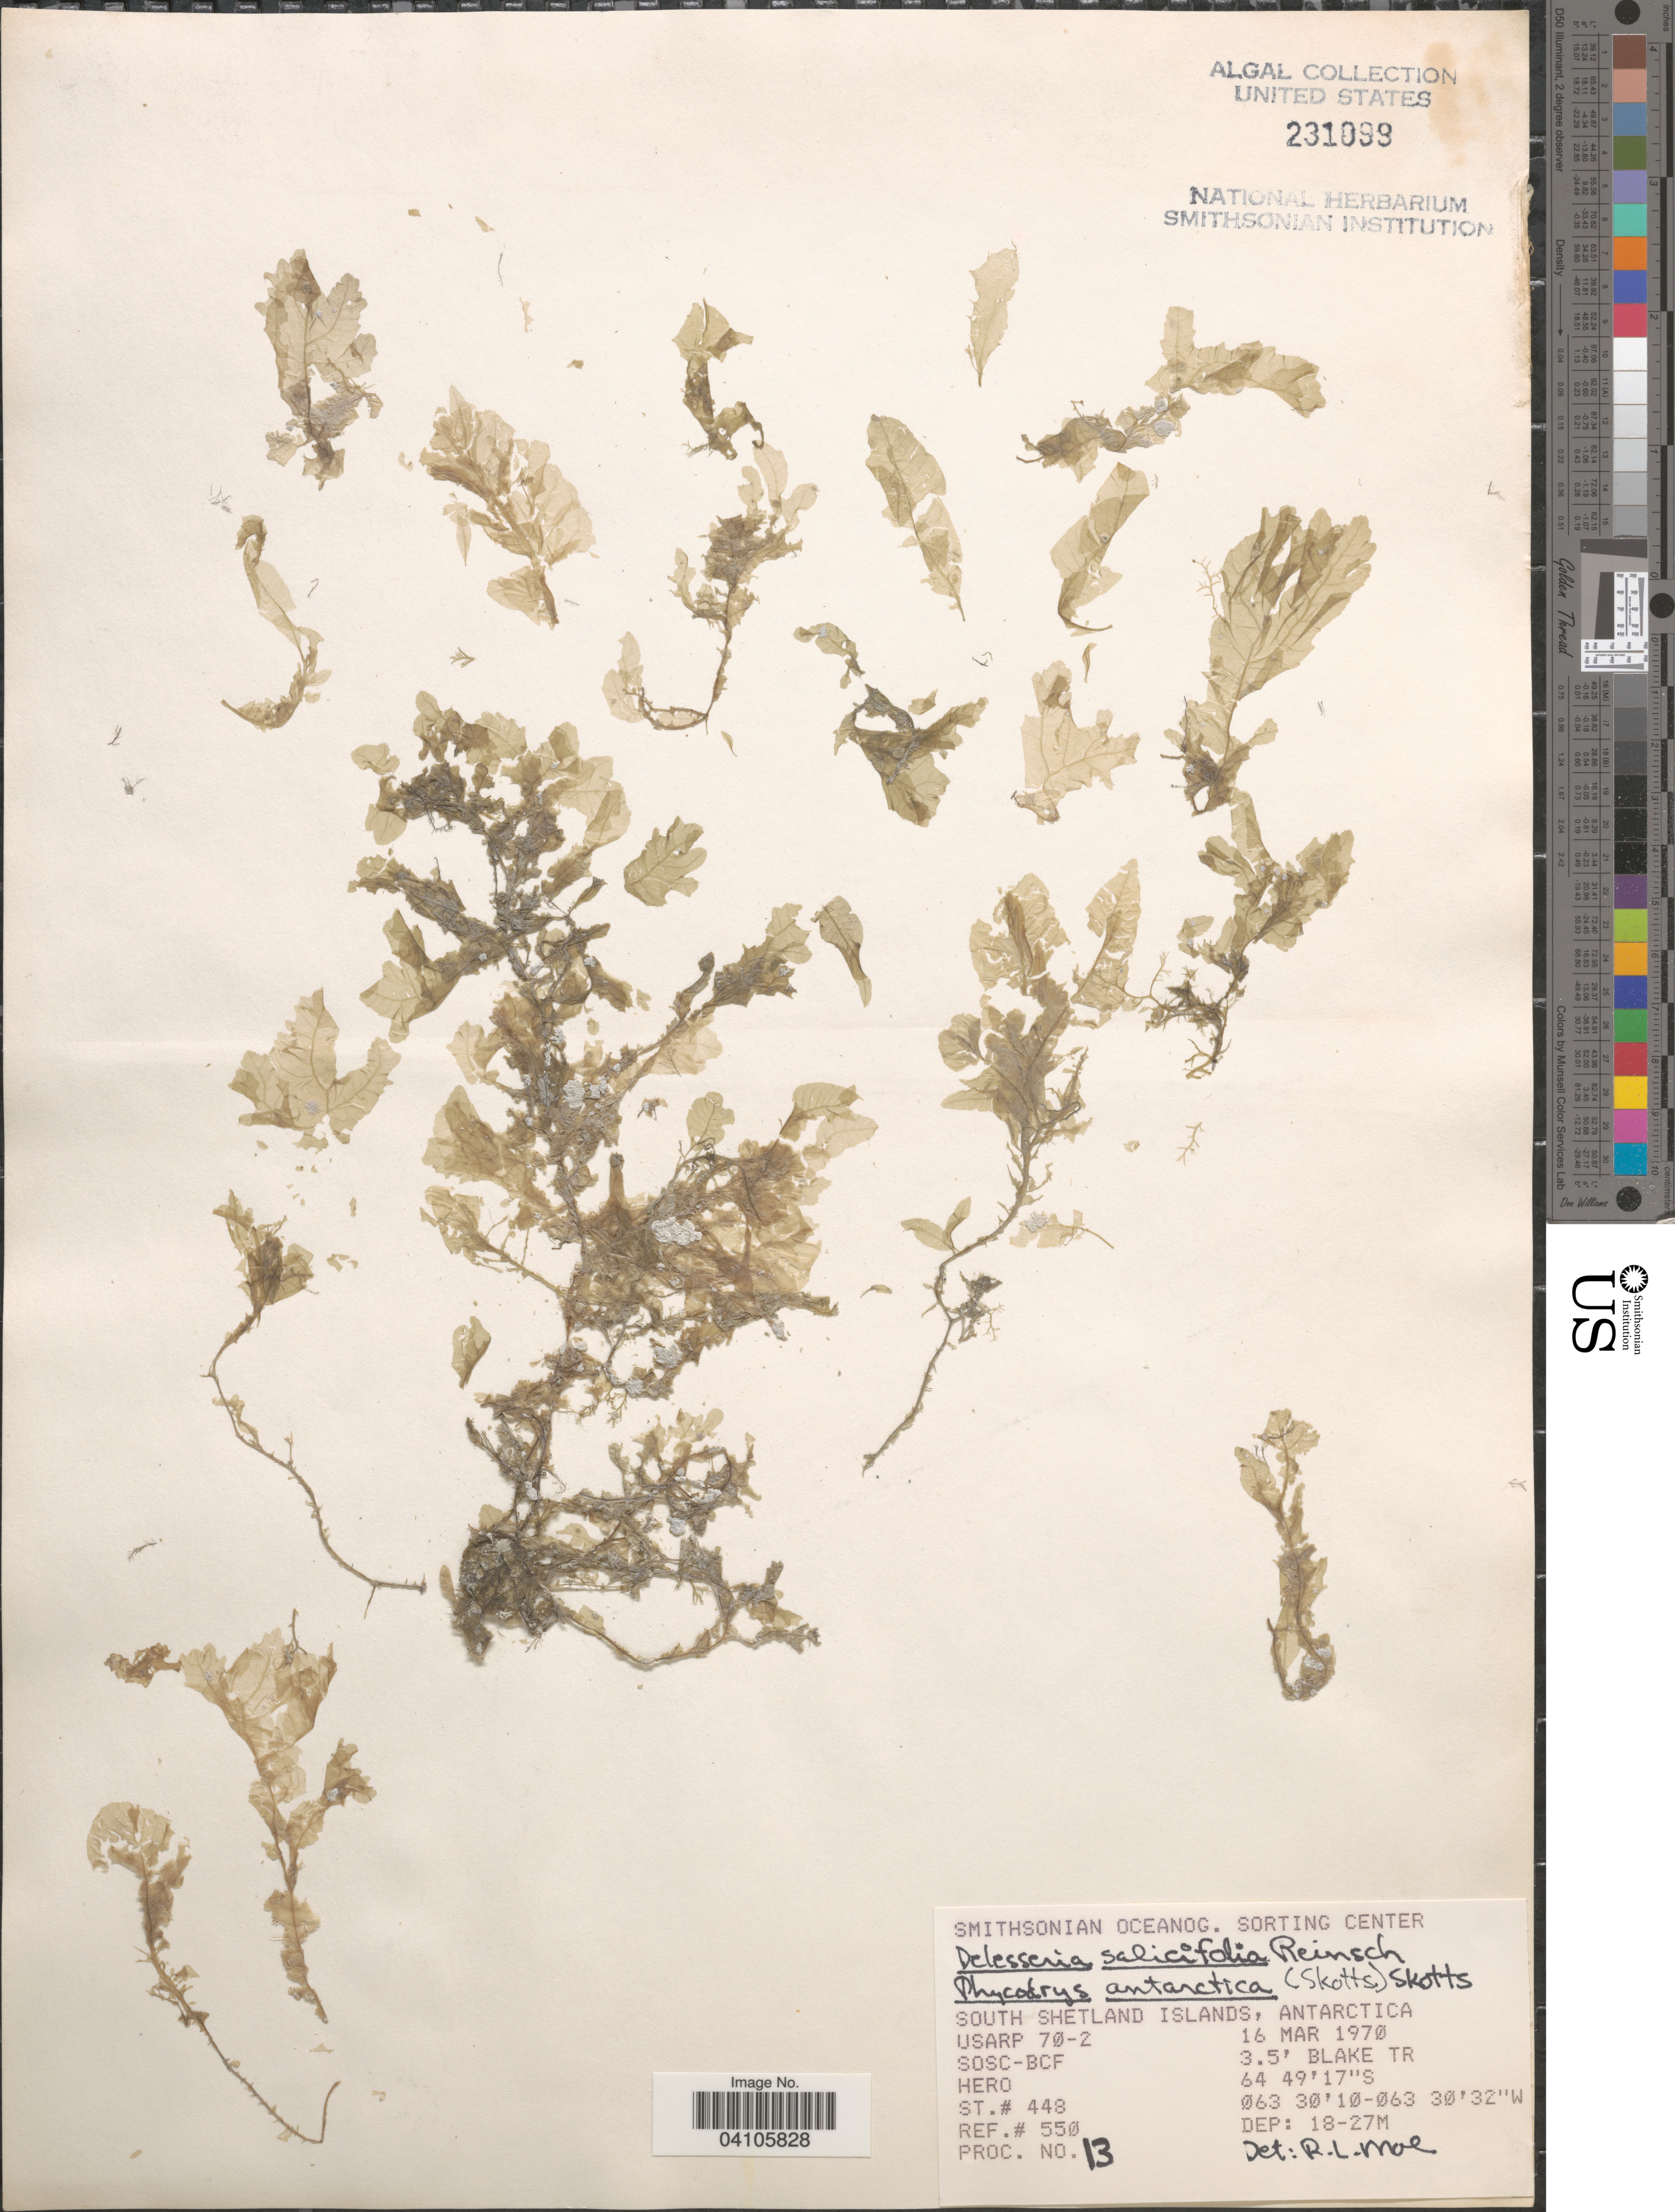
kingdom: Plantae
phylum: Rhodophyta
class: Florideophyceae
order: Ceramiales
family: Delesseriaceae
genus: Delesseria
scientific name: Delesseria salicifolia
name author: Reinsch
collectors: T. Blake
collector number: Proc. 13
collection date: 1970-03-16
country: Antarctica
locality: South Shetland Islands. USARP 70-2.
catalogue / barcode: US 231099